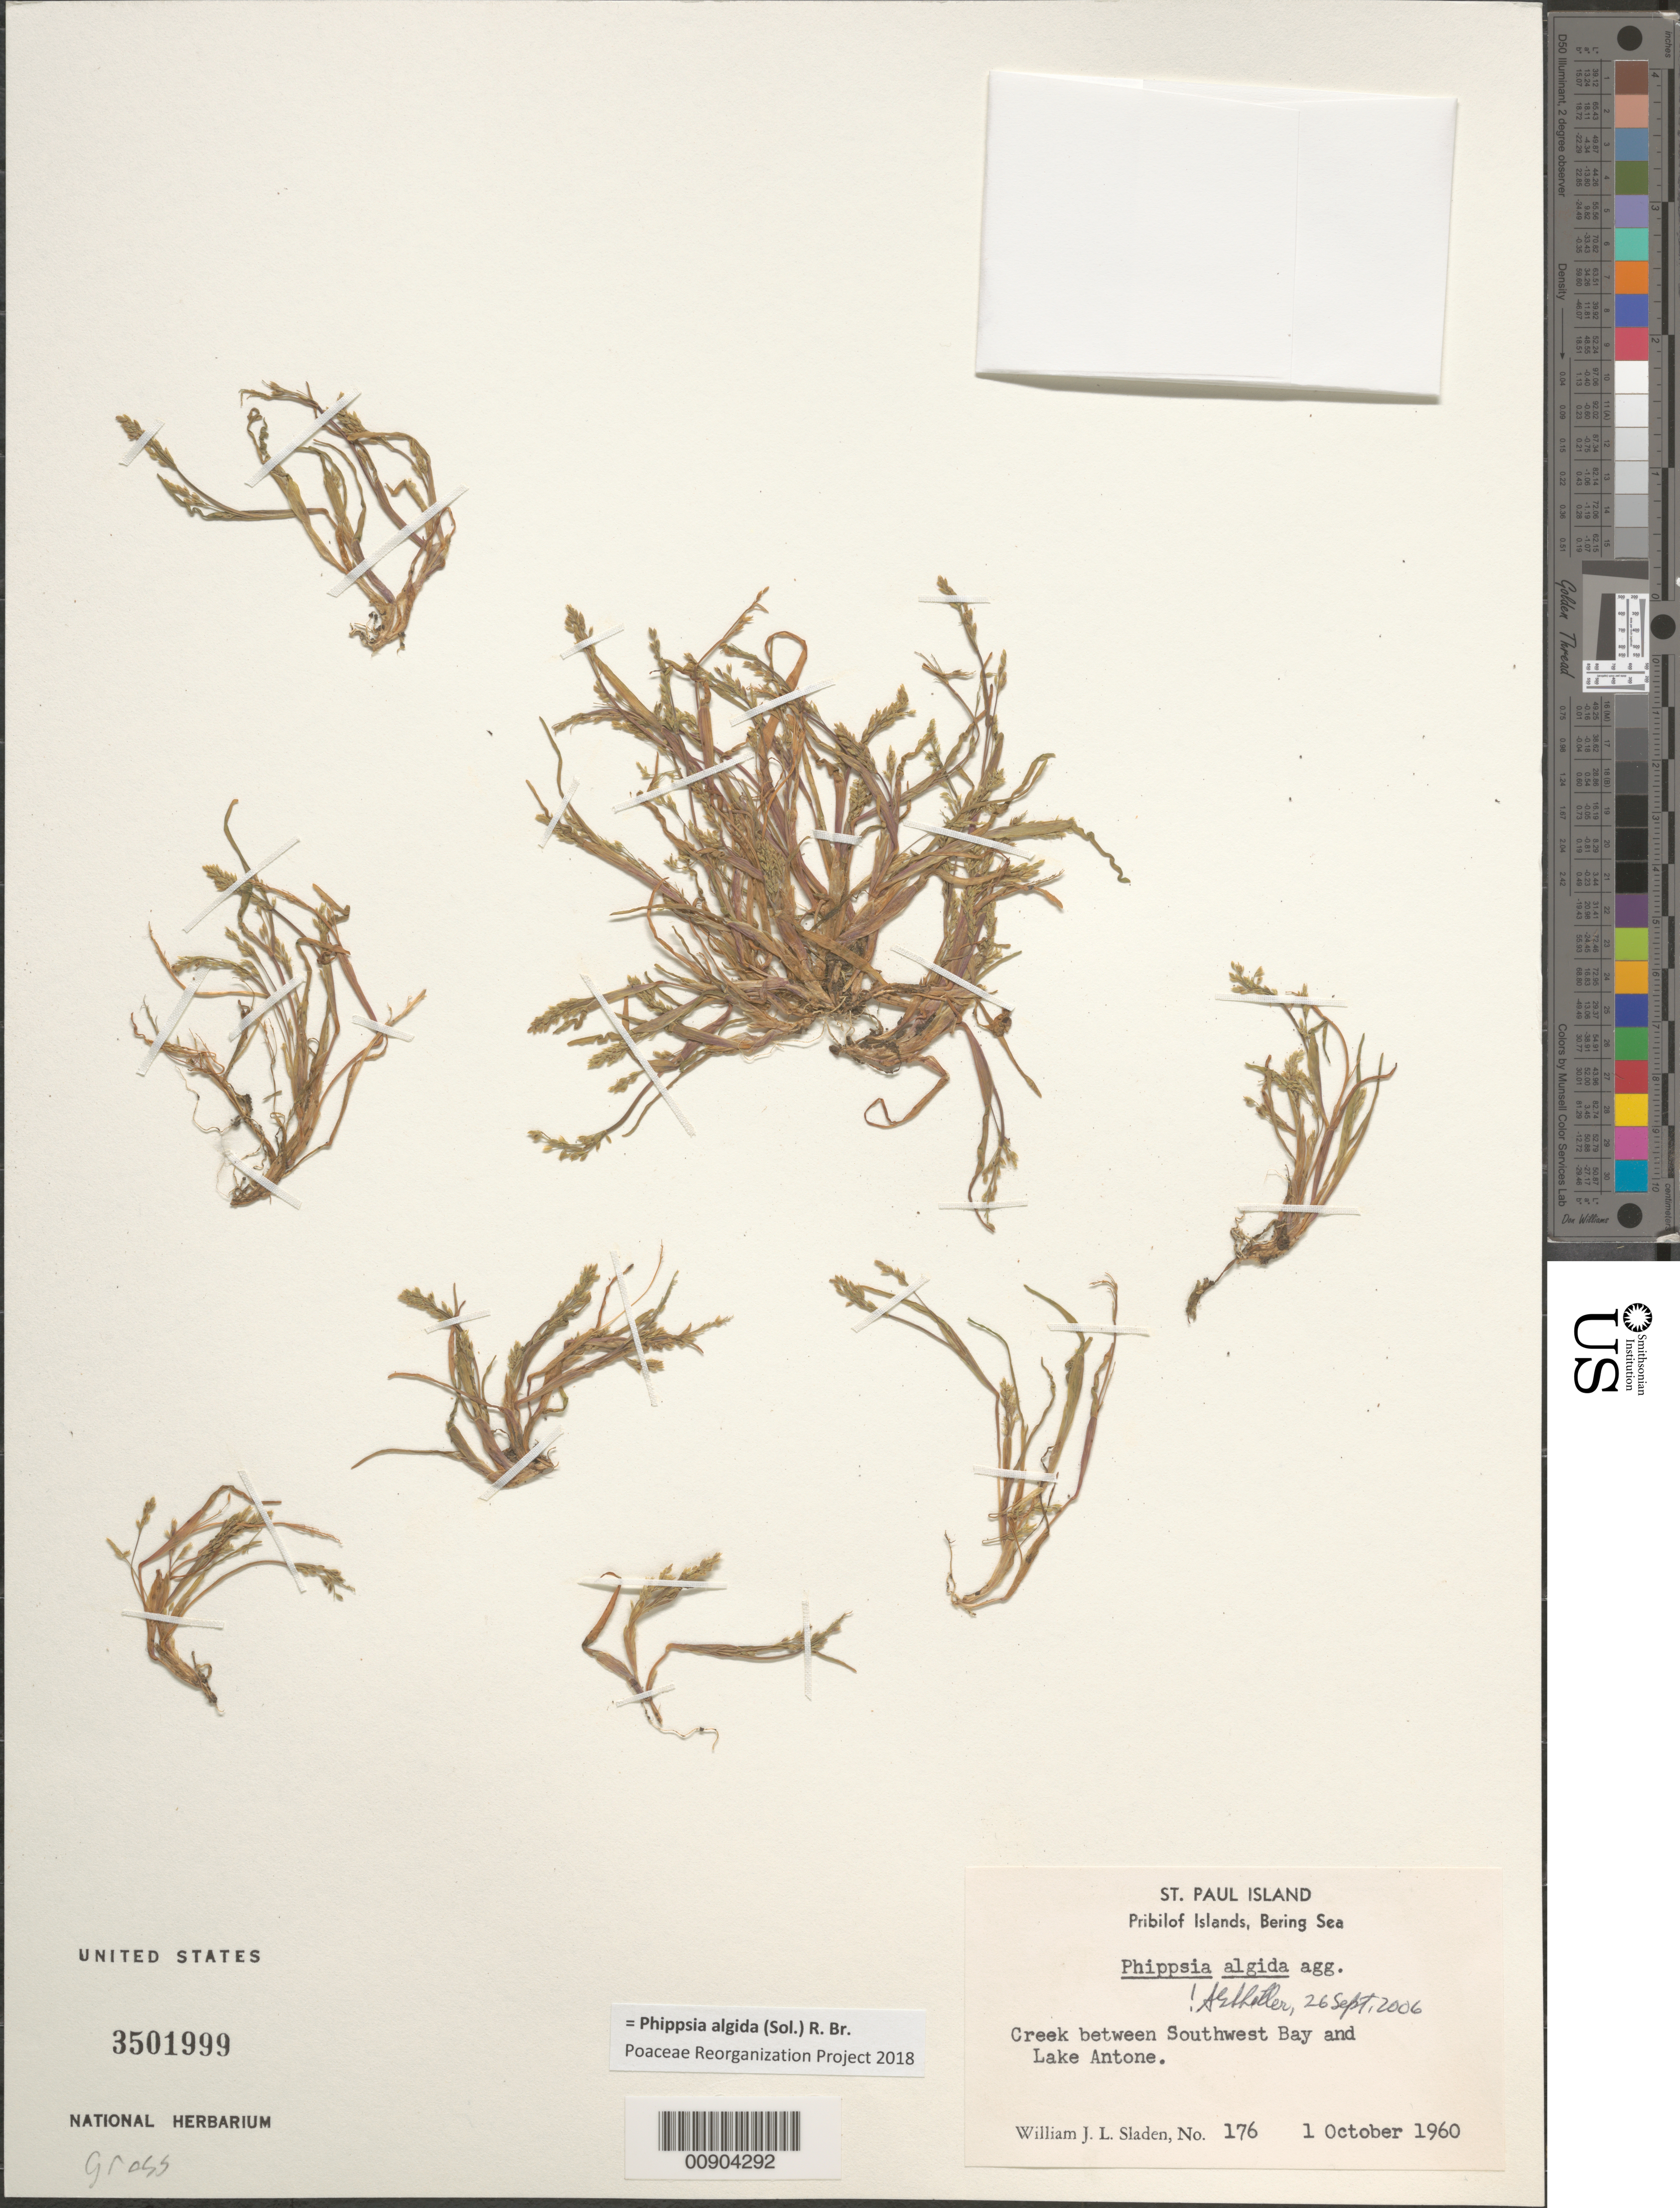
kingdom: Plantae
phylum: Tracheophyta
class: Liliopsida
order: Poales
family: Poaceae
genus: Phippsia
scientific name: Phippsia algida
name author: (Sol.) R. Br.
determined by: Poaceae Reorganization Project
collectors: W. Sladen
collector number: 176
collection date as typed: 01 Oct 1960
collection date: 1960-10-01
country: United States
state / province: Alaska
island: St. Paul Island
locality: Between Southwest Bay and Lake Antone., Bering Sea, Pribilof Islands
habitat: Creek.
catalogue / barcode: US 3501999